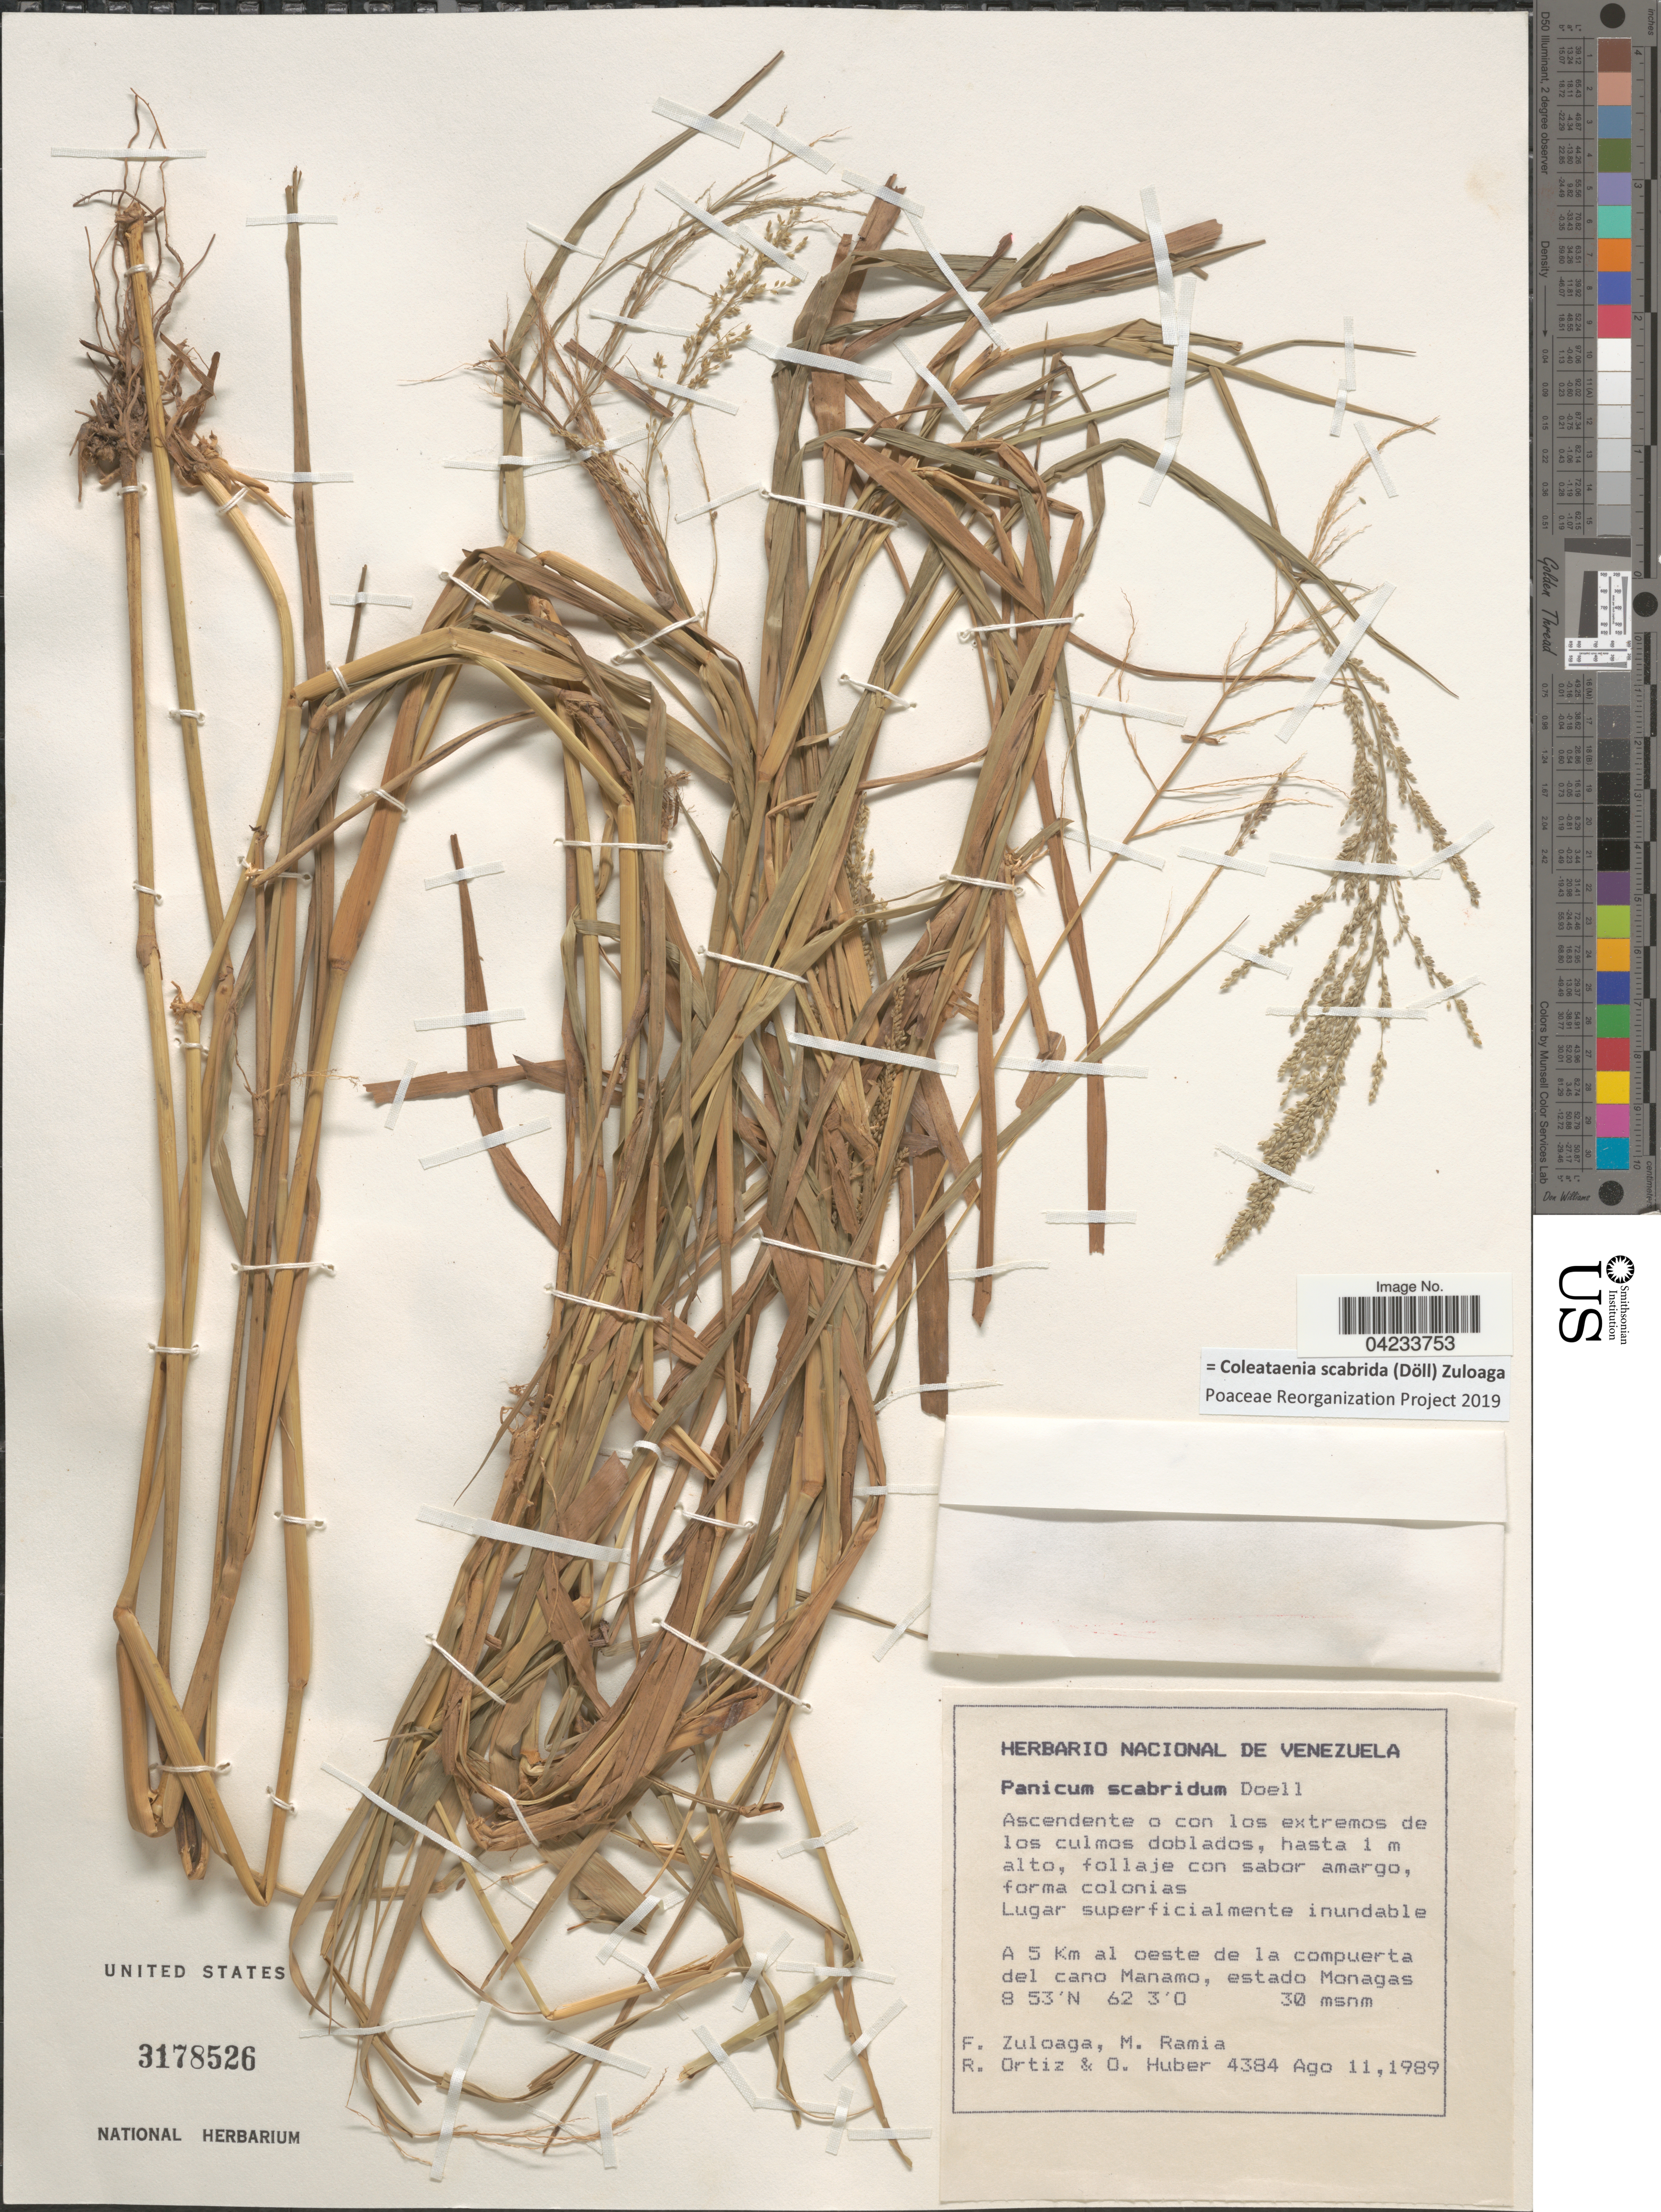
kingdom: Plantae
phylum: Tracheophyta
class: Liliopsida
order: Poales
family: Poaceae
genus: Coleataenia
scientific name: Coleataenia scabrida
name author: (Döll) Zuloaga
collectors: F. Zuloaga, M. Ramia, R. Ortiz & O. Huber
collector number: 4384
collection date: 1989-08-11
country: Venezuela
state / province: Monagas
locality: A 55 Km al oeste de la compuerta del cano Manamo, estado Monagas.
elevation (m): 30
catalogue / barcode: US 3178526